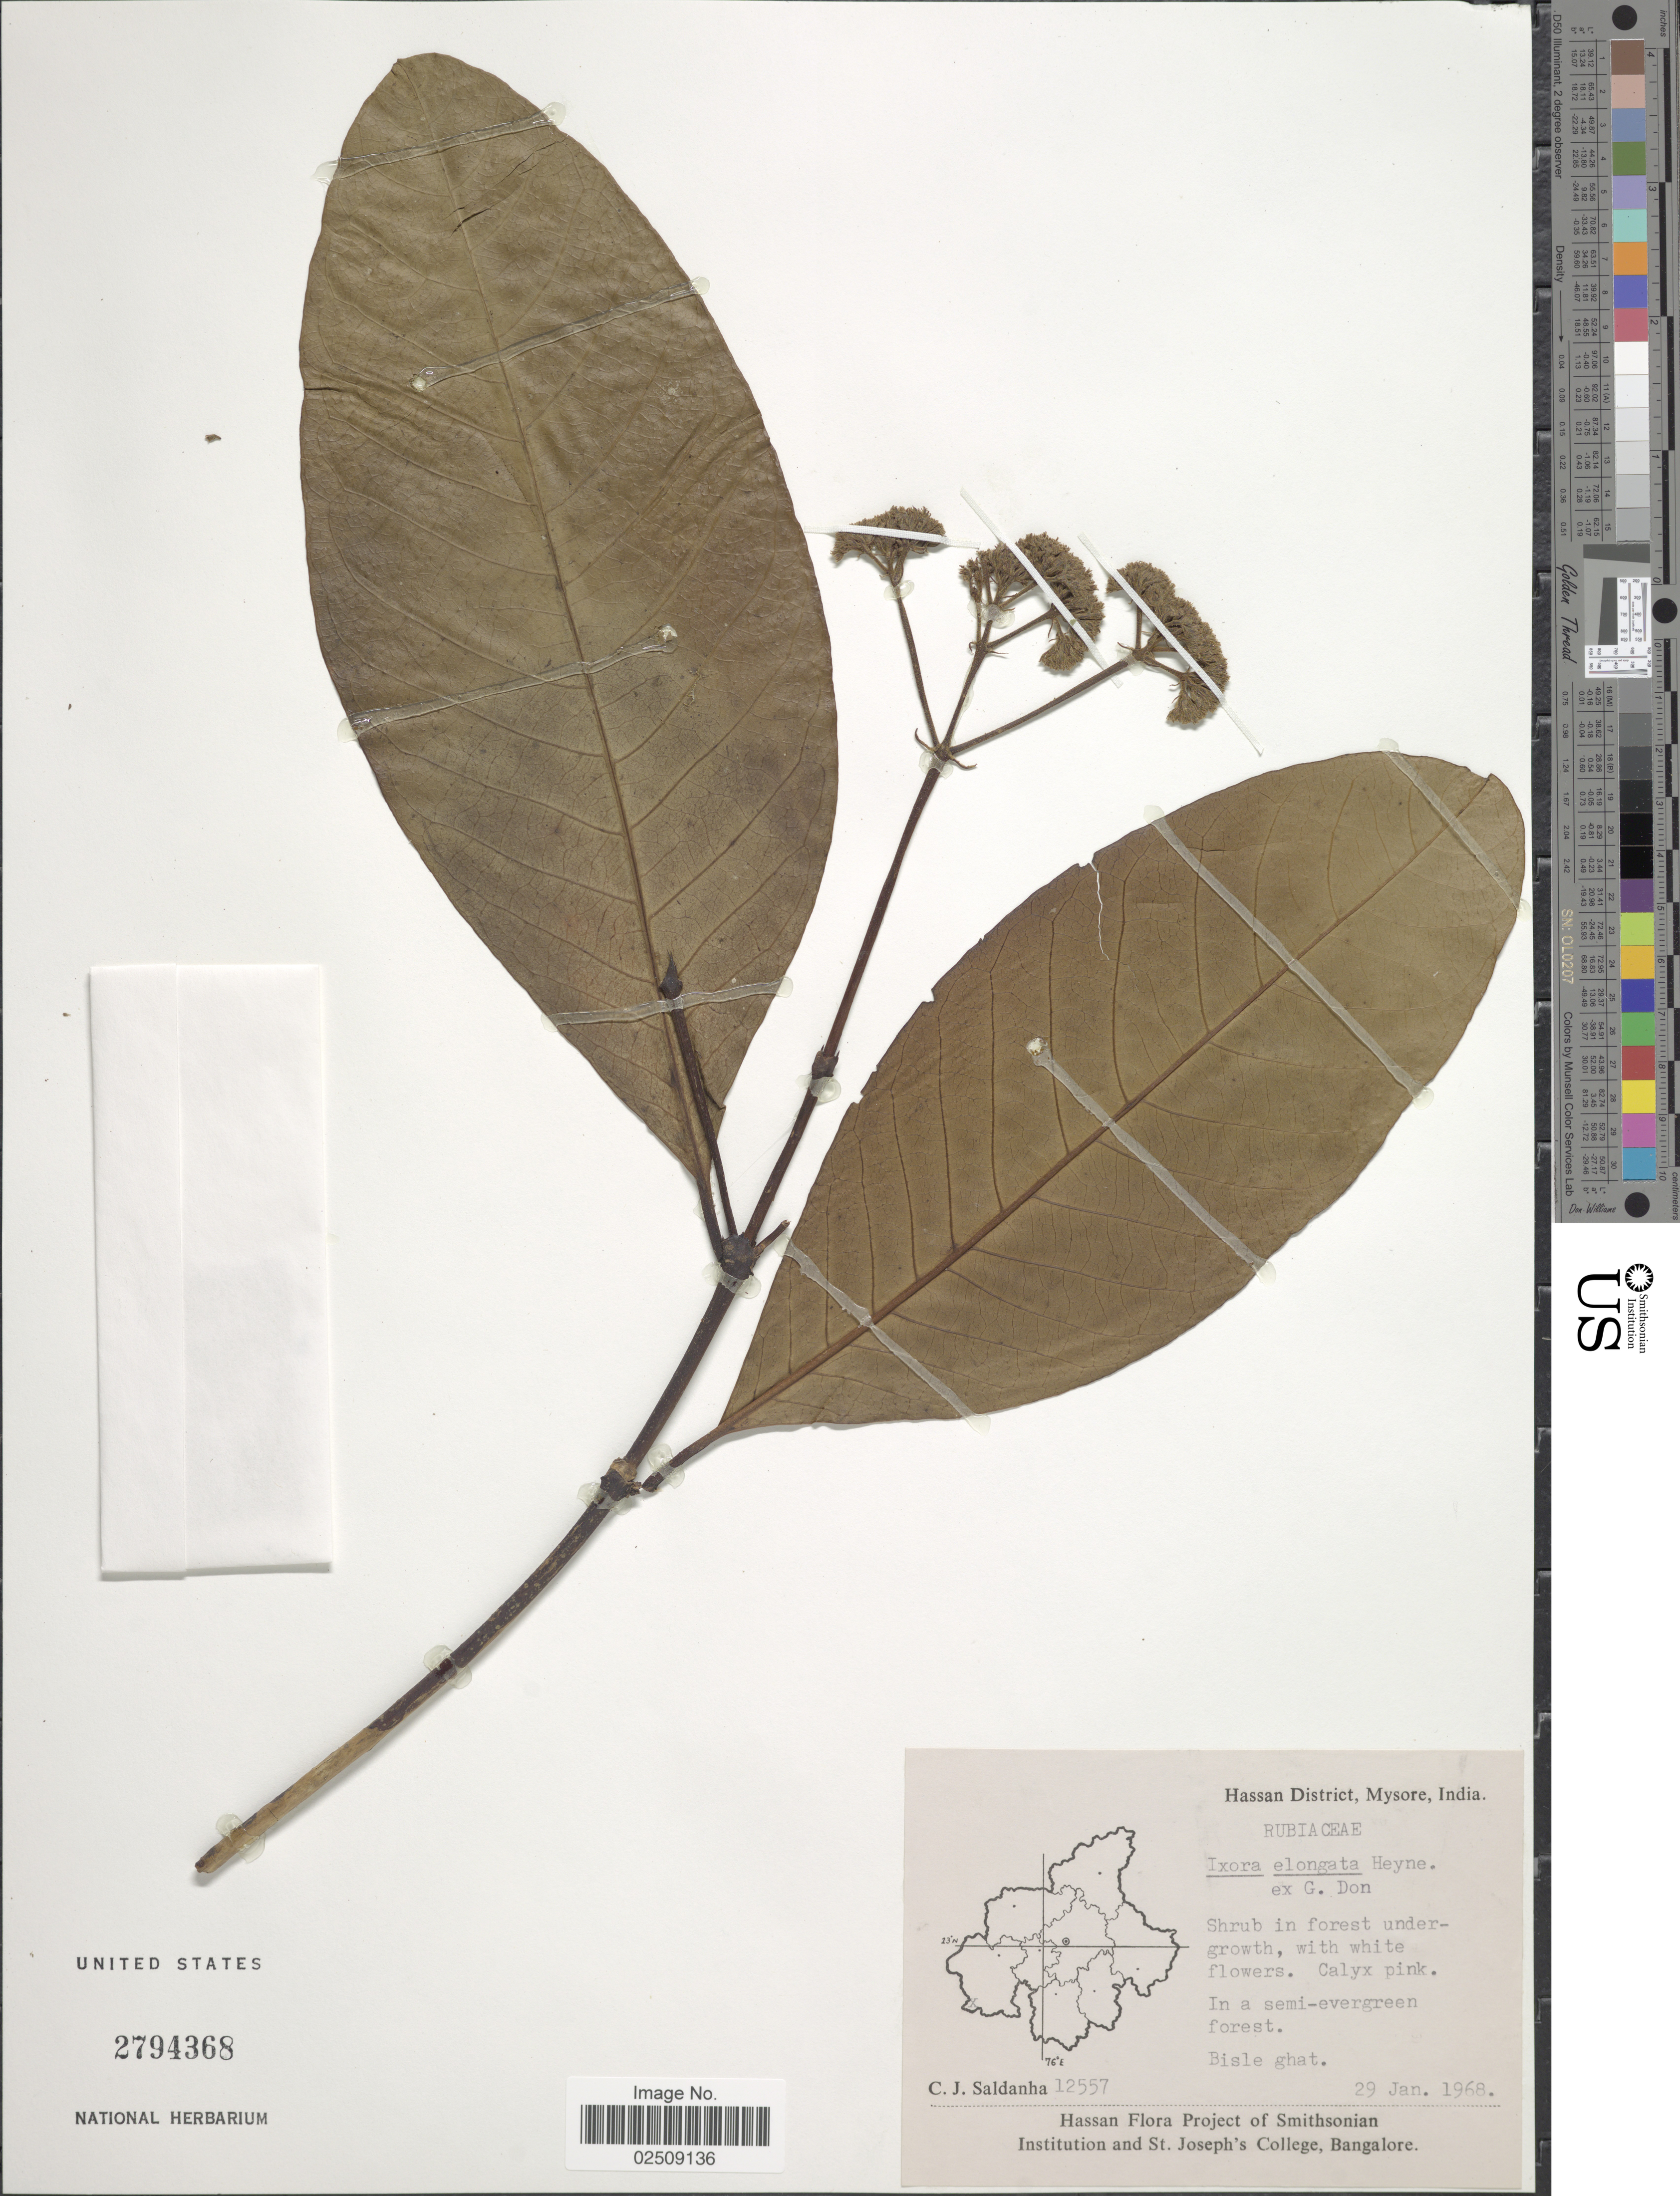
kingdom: Plantae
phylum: Tracheophyta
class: Magnoliopsida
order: Gentianales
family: Rubiaceae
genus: Ixora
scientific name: Ixora elongata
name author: F. Heyne & G. Don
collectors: C. J. Saldanha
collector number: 12557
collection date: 1968-01-29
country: India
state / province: Karnataka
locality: Hassan District, Mysore. Bisle ghat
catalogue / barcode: US 2794368